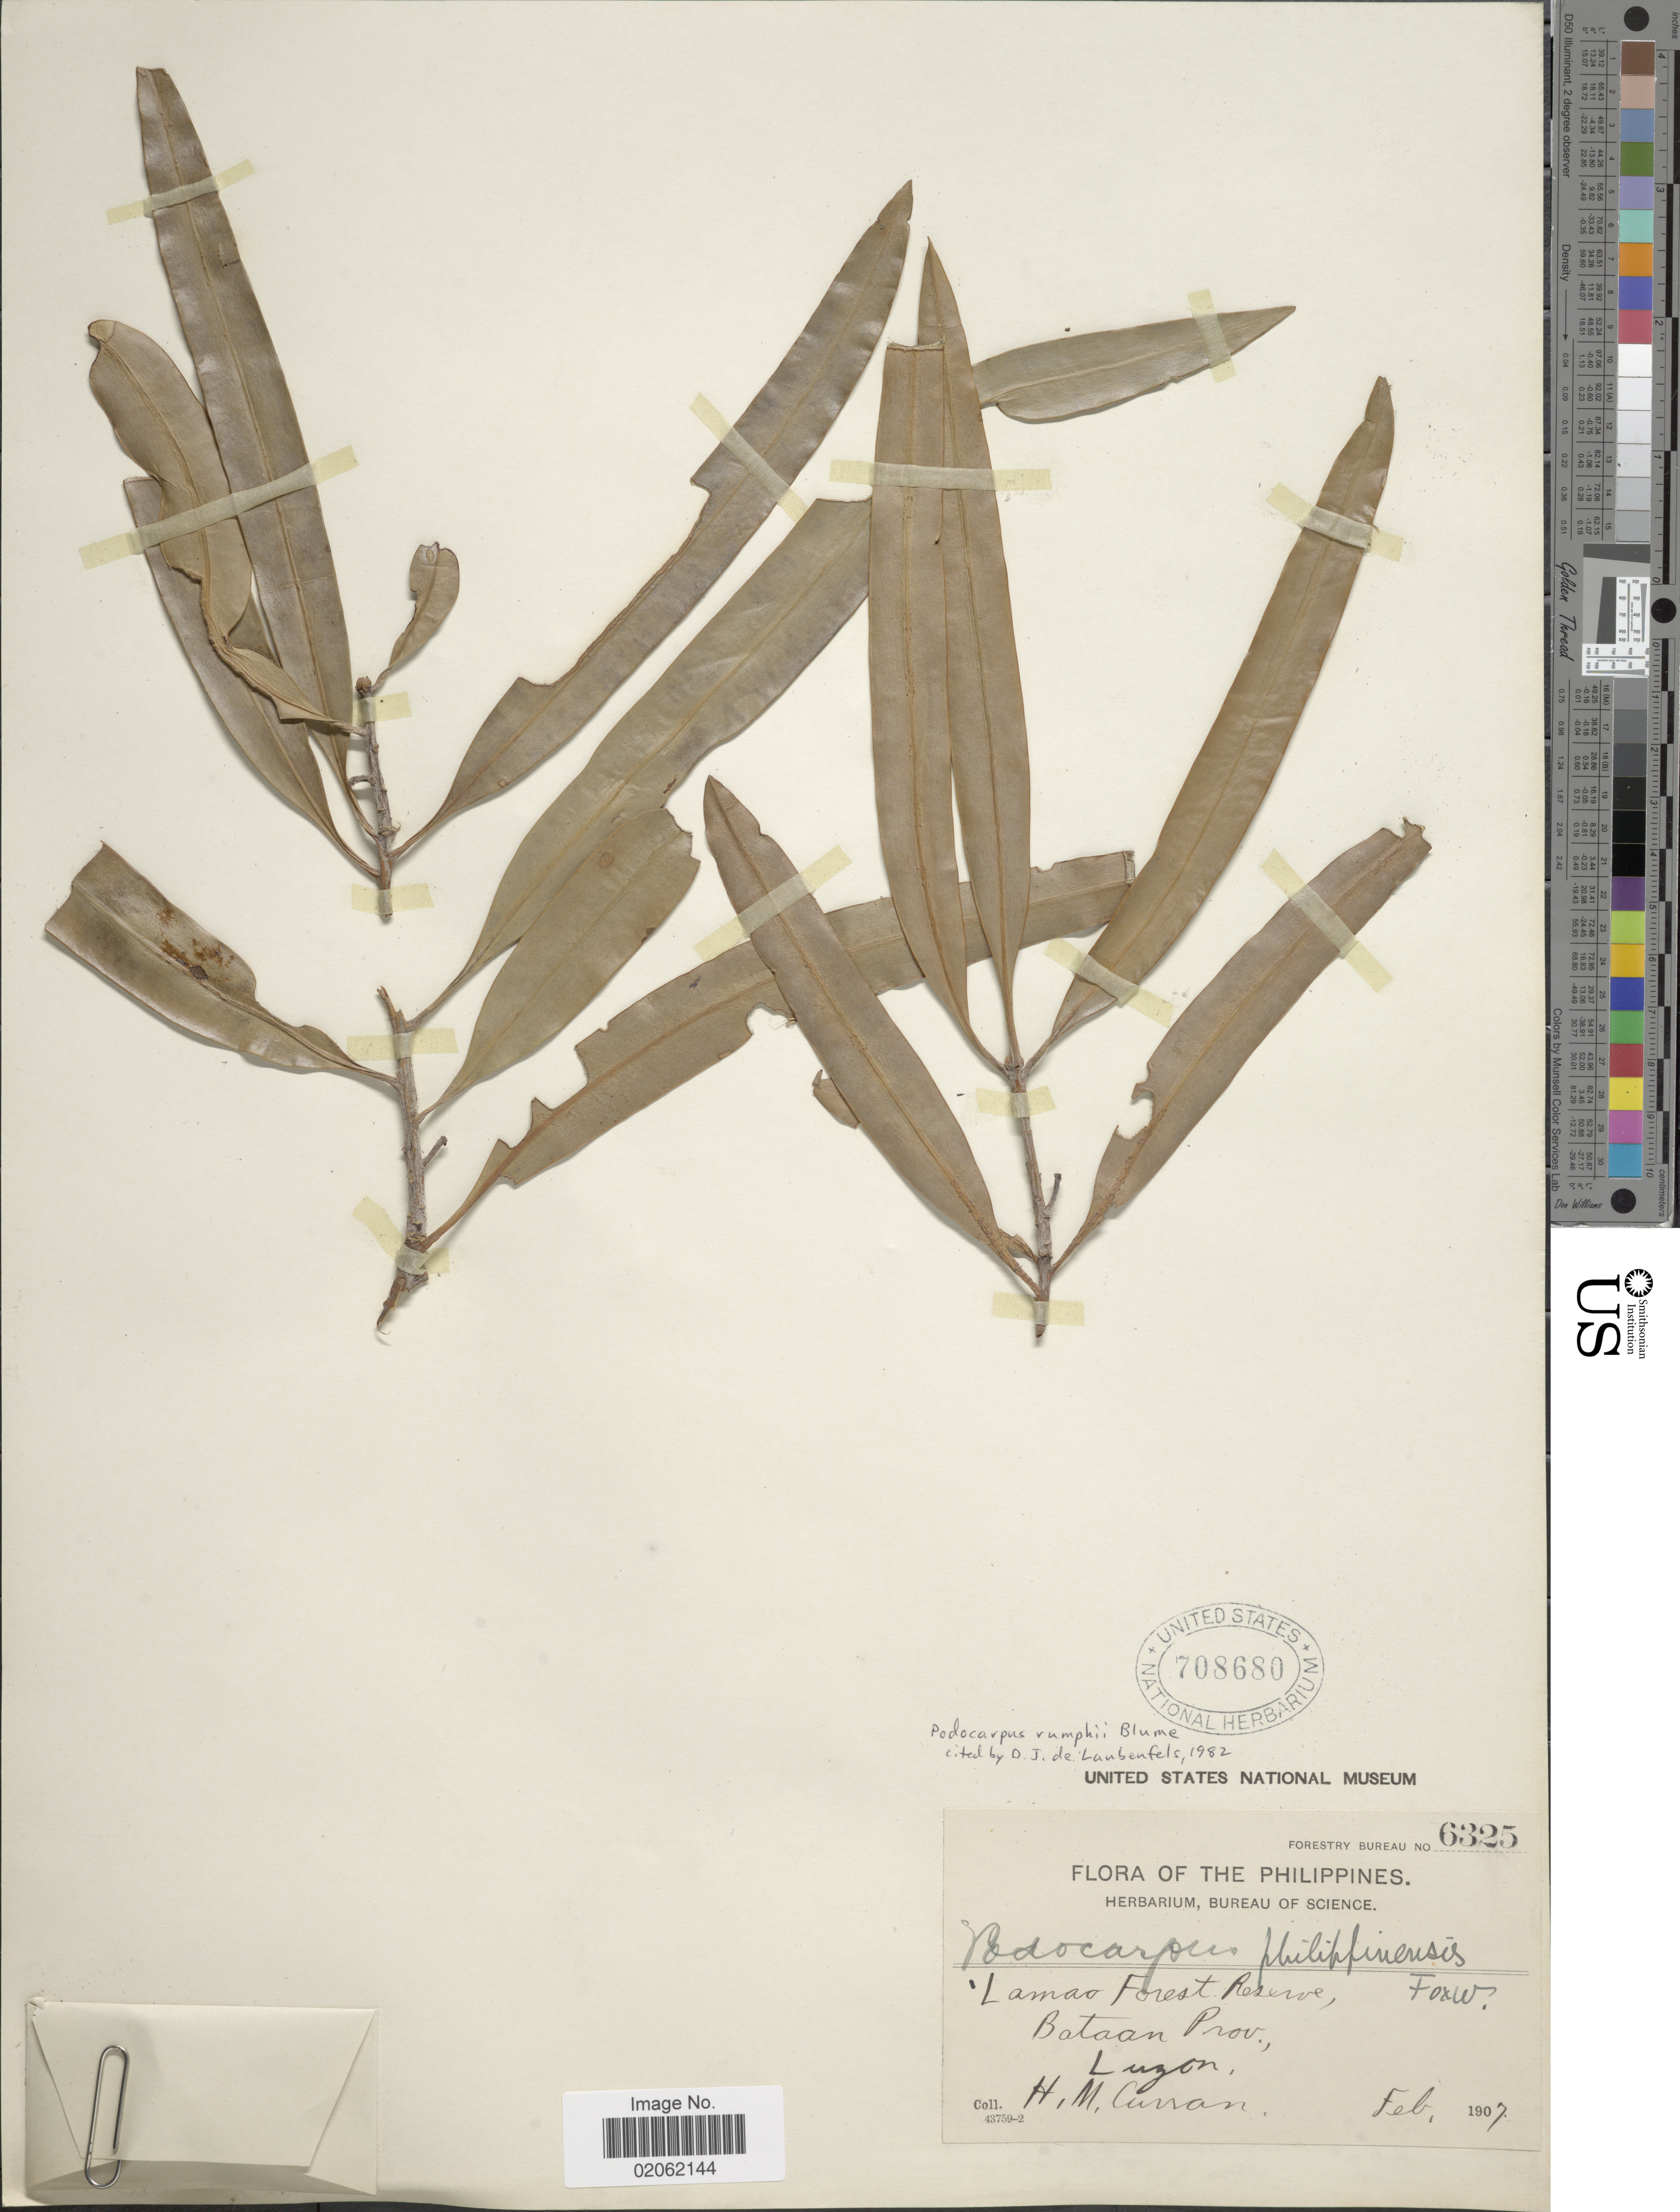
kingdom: Plantae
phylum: Tracheophyta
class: Pinopsida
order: Pinales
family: Podocarpaceae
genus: Podocarpus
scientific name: Podocarpus rumphii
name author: Blume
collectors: H. M. Curran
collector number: Forestry Bureau 6325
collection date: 1907-02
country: Philippines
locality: Lamao Forest Reserve, Bataan Prov., Luzon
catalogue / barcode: US 708680